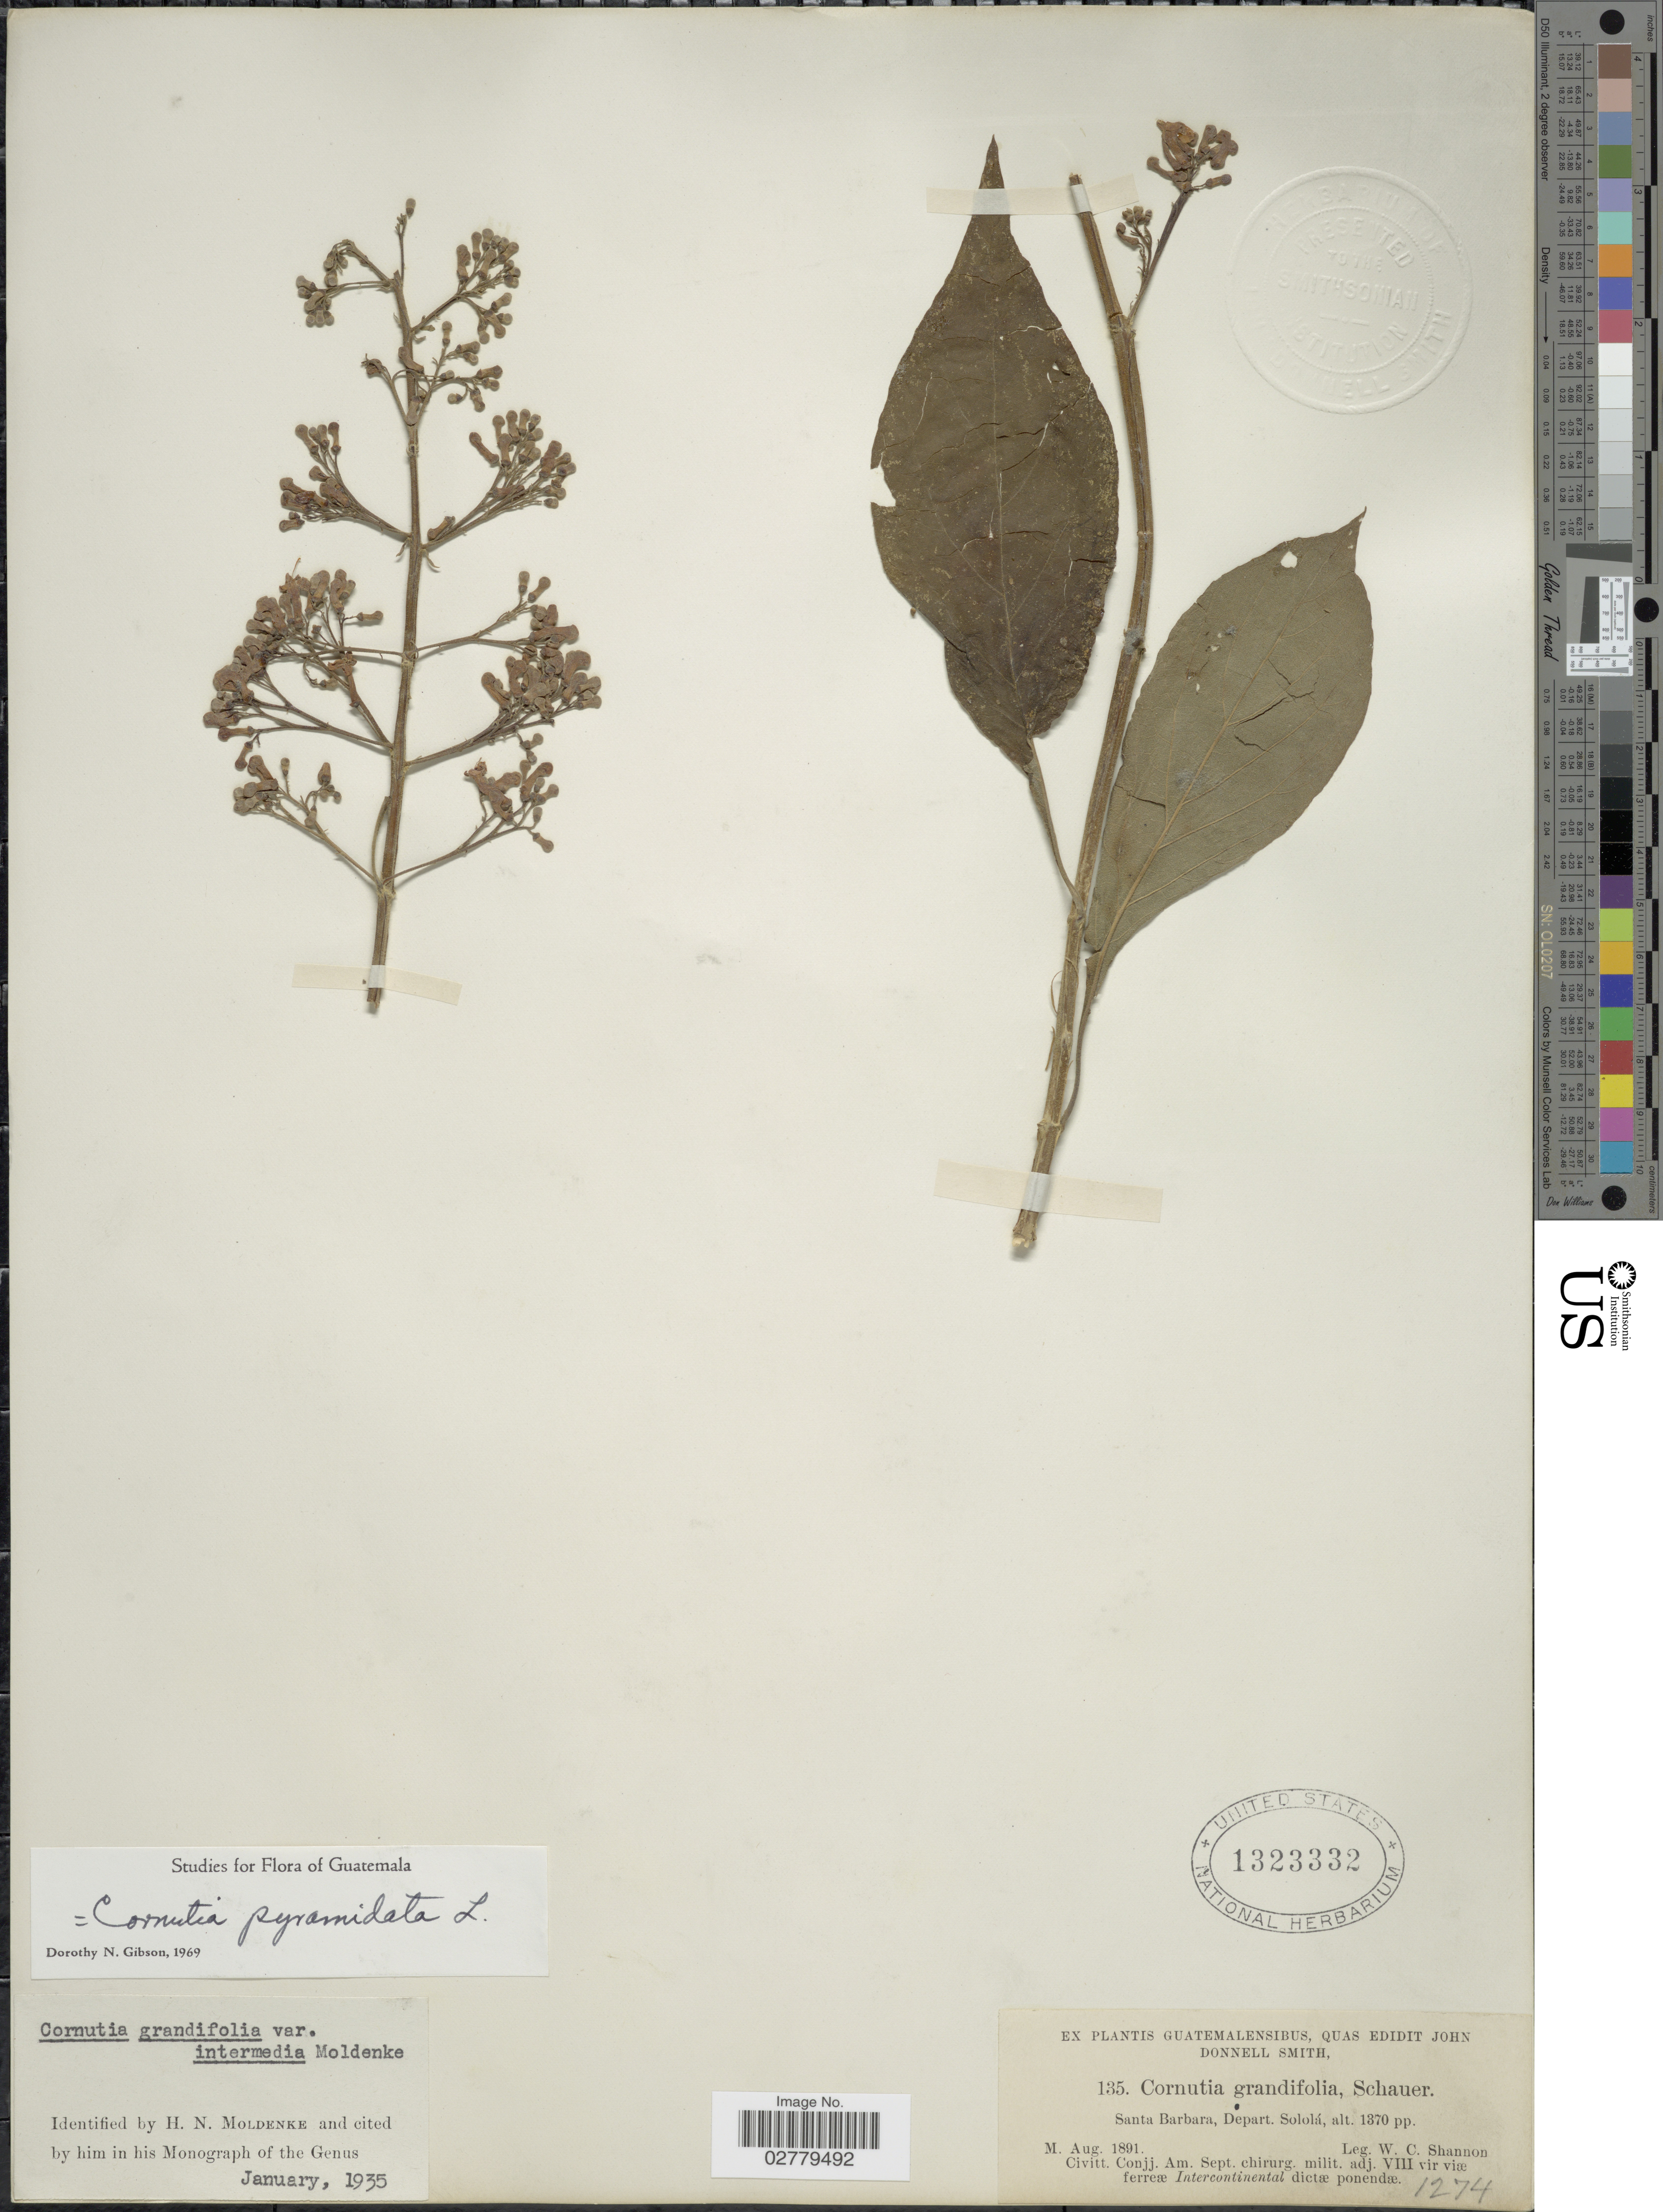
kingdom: Plantae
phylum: Tracheophyta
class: Magnoliopsida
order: Lamiales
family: Lamiaceae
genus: Cornutia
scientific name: Cornutia grandifolia var. intermedia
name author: Moldenke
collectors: W. C. Shannon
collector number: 135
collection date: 1891-08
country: Guatemala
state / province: Sololá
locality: Santa Barbara, Depart. Sololá.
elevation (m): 418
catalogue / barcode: US 1323332